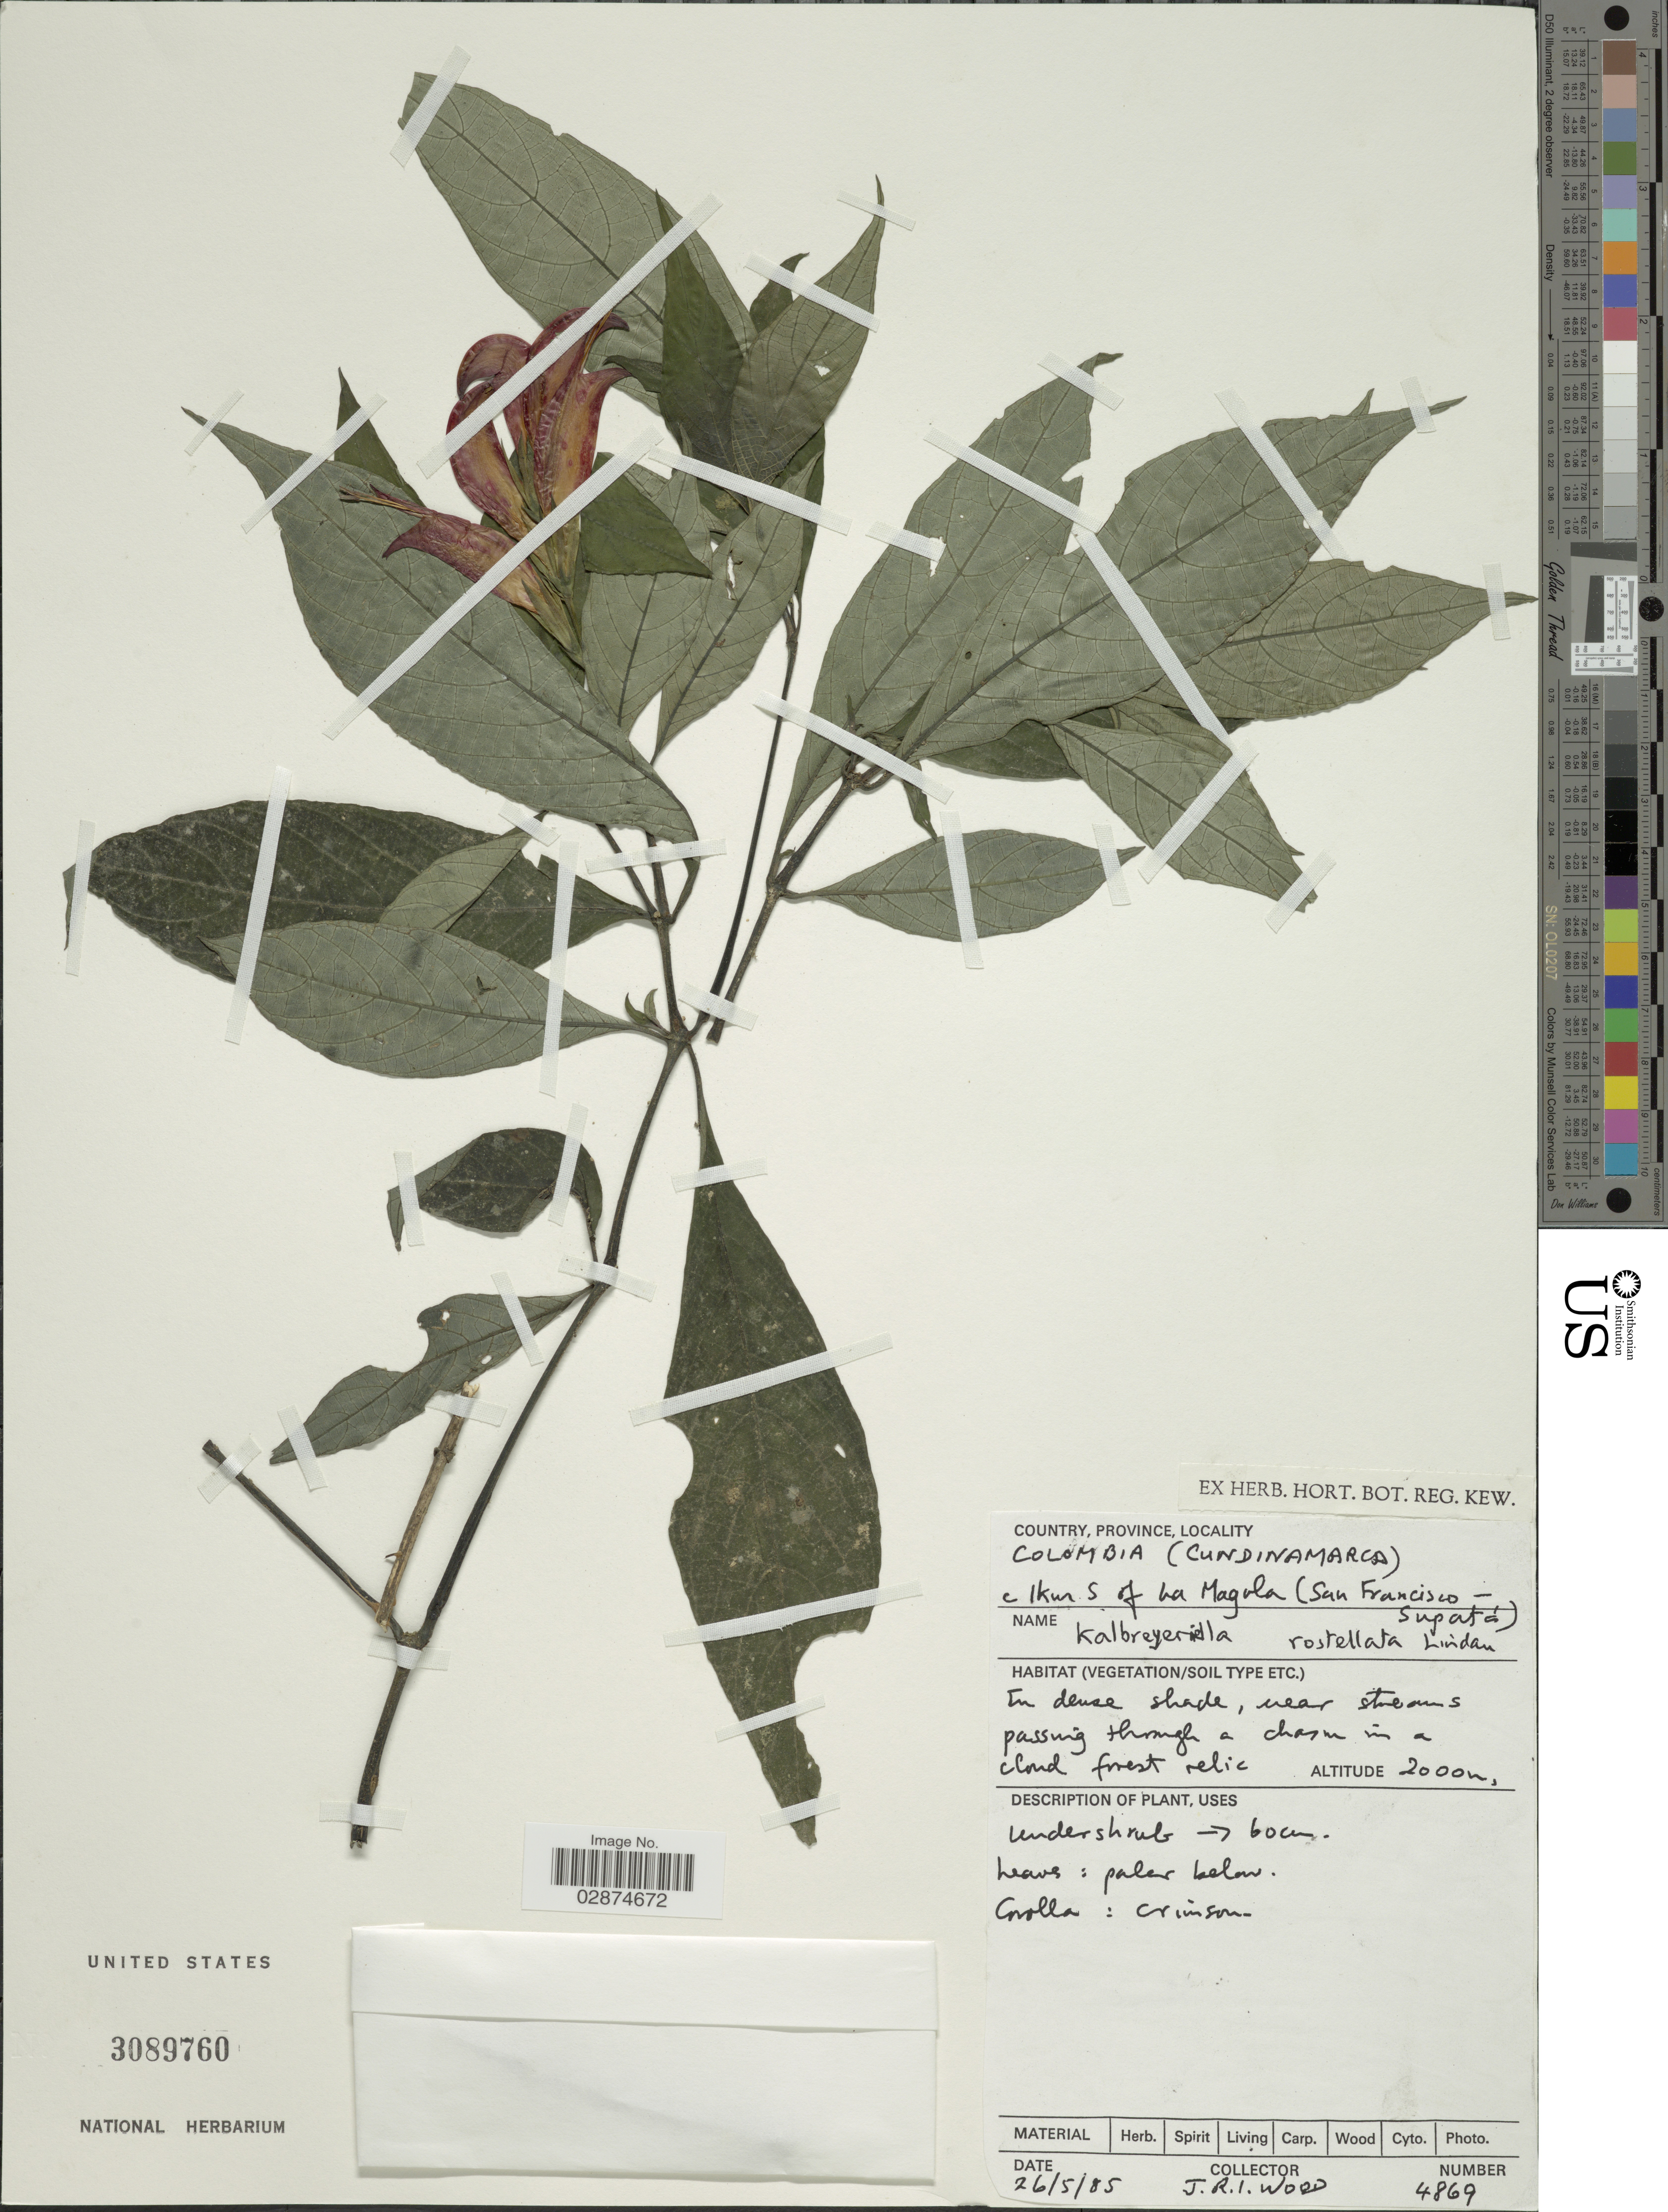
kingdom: Plantae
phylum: Tracheophyta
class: Magnoliopsida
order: Lamiales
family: Acanthaceae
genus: Kalbreyeriella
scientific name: Kalbreyeriella rostellata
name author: Lindau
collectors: J. R. I. Wood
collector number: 4869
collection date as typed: Transcribed d/m/y: 26/5/85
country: Colombia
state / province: Cundinamarca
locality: C 1km. S. of La Magola (San Francisco Supatdá).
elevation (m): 2000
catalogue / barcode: US 3089760